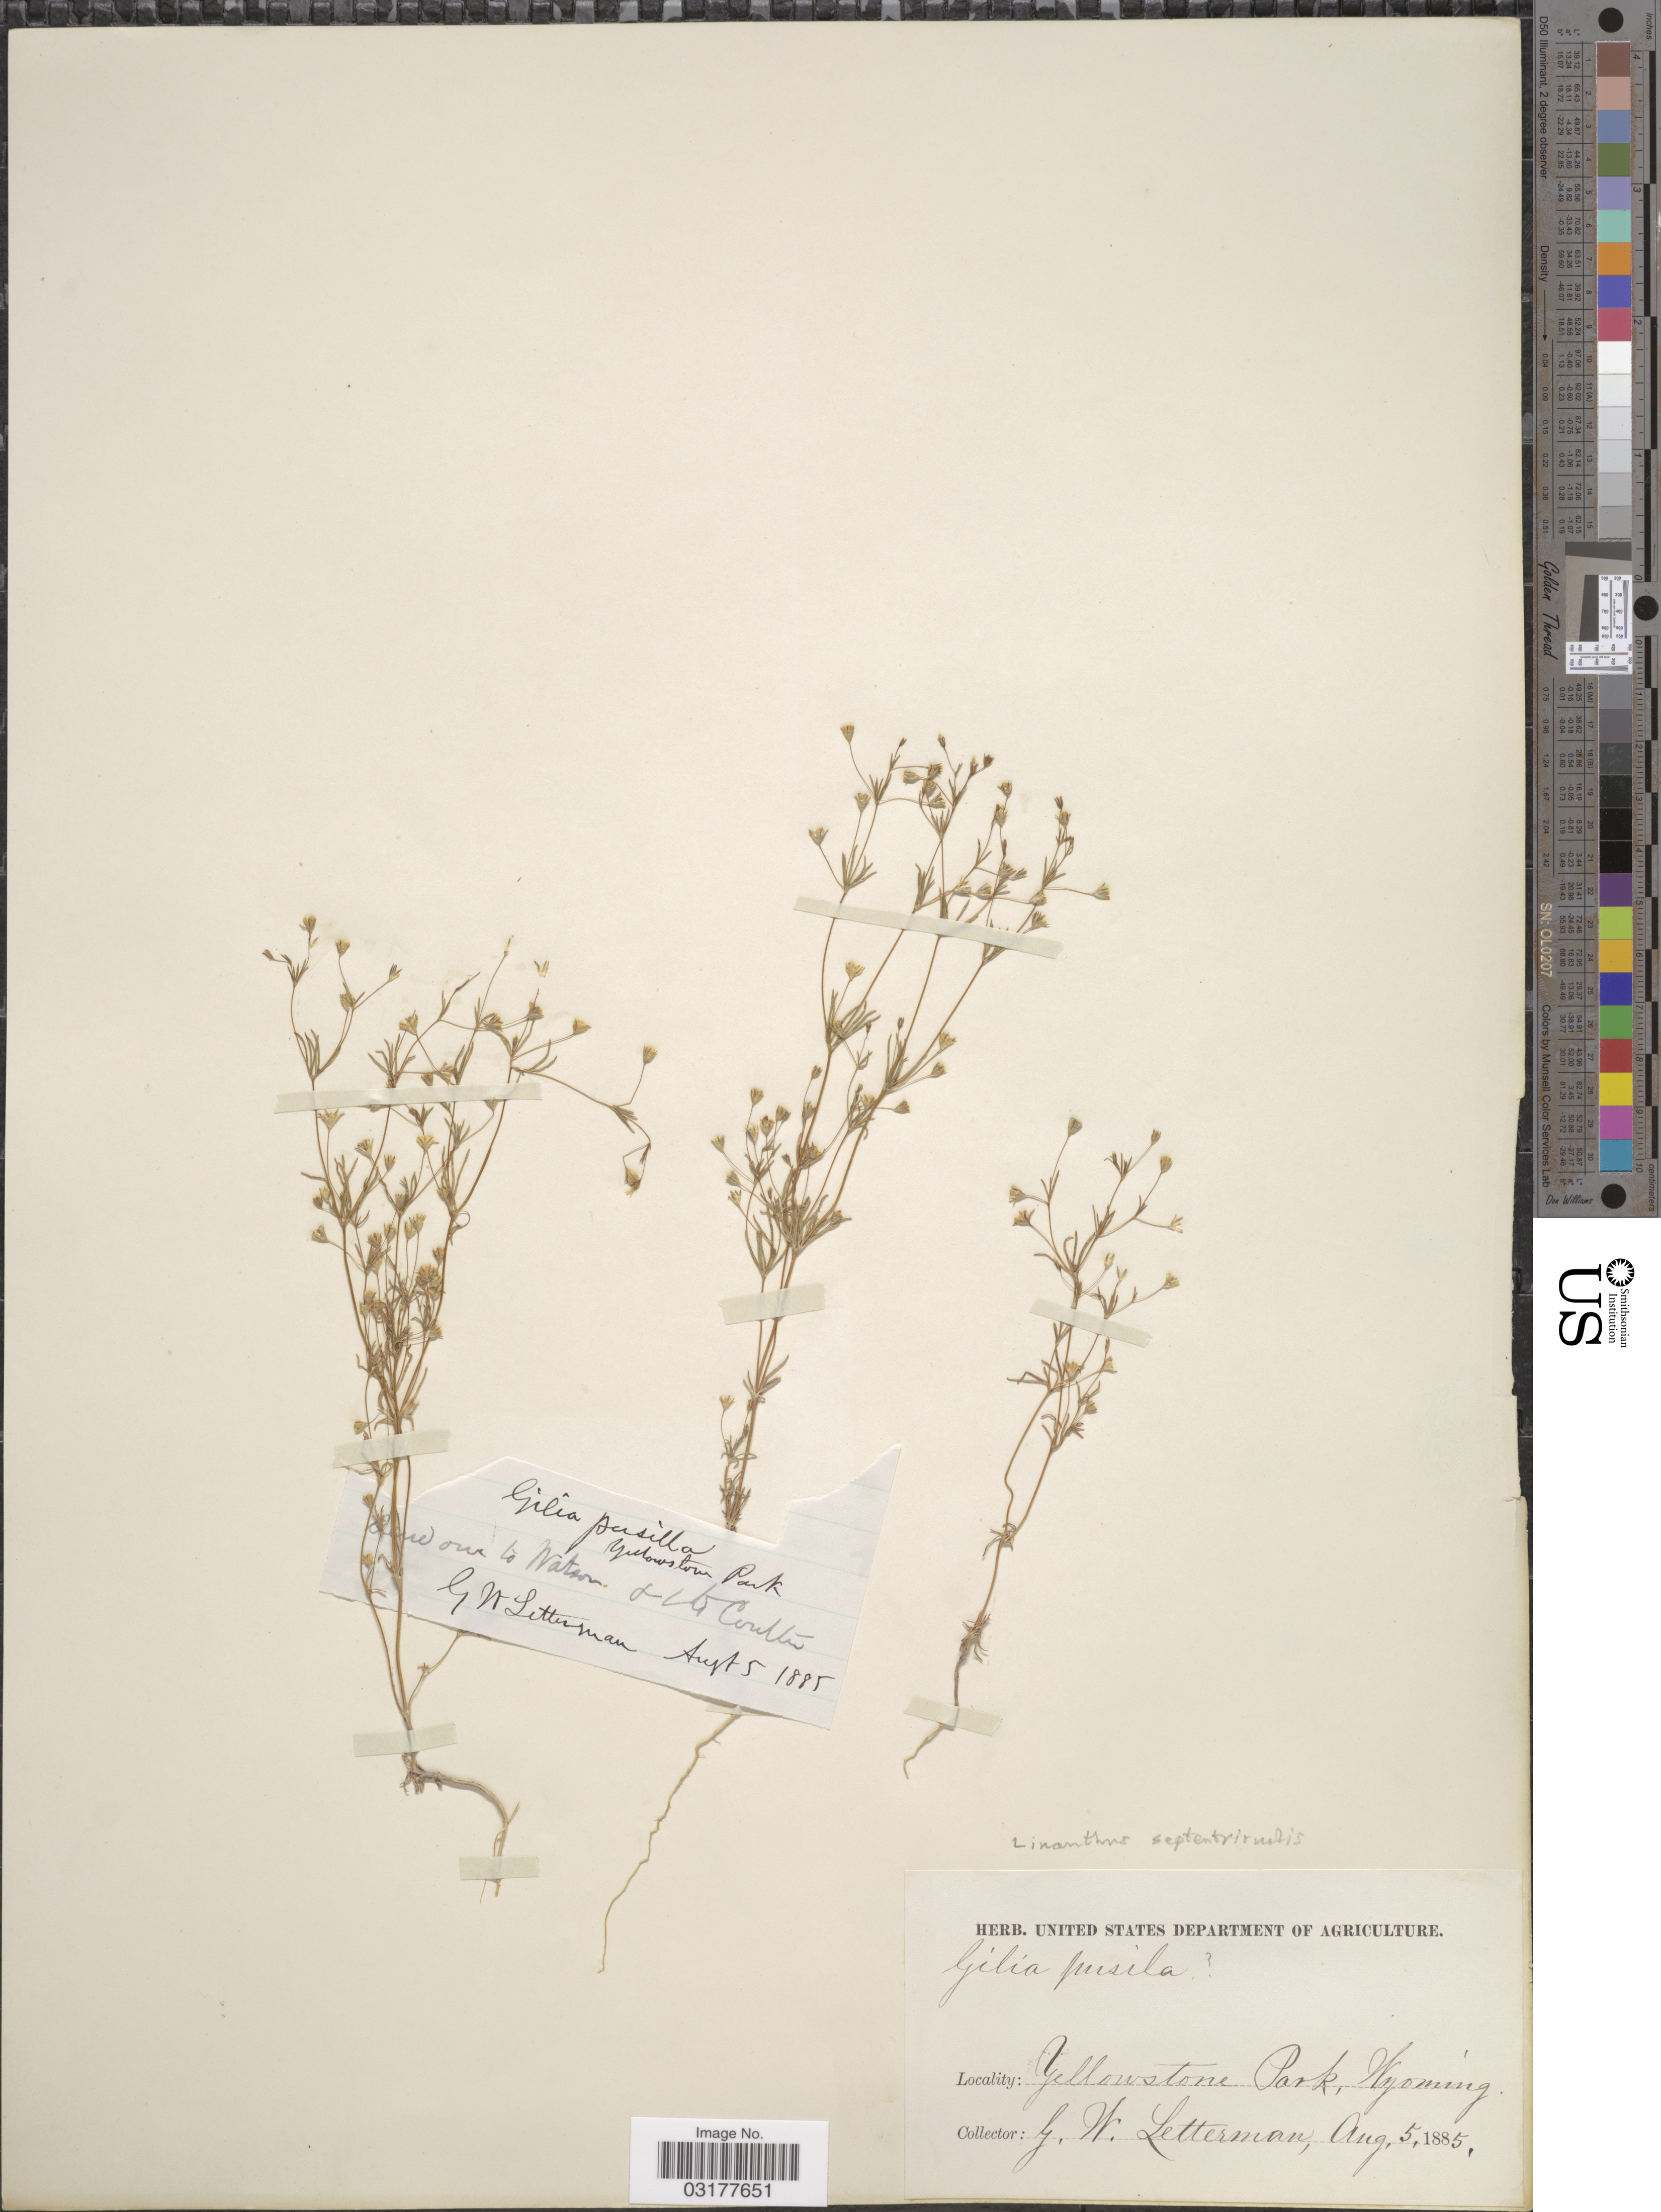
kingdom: Plantae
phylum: Tracheophyta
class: Magnoliopsida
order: Ericales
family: Polemoniaceae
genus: Leptosiphon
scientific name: Leptosiphon septentrionalis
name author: (H. Mason) J.M. Porter & L.A. Johnson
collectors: G. W. Letterman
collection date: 1885-08-05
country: United States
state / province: Wyoming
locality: Yellowstone Park. drive over to Watson,